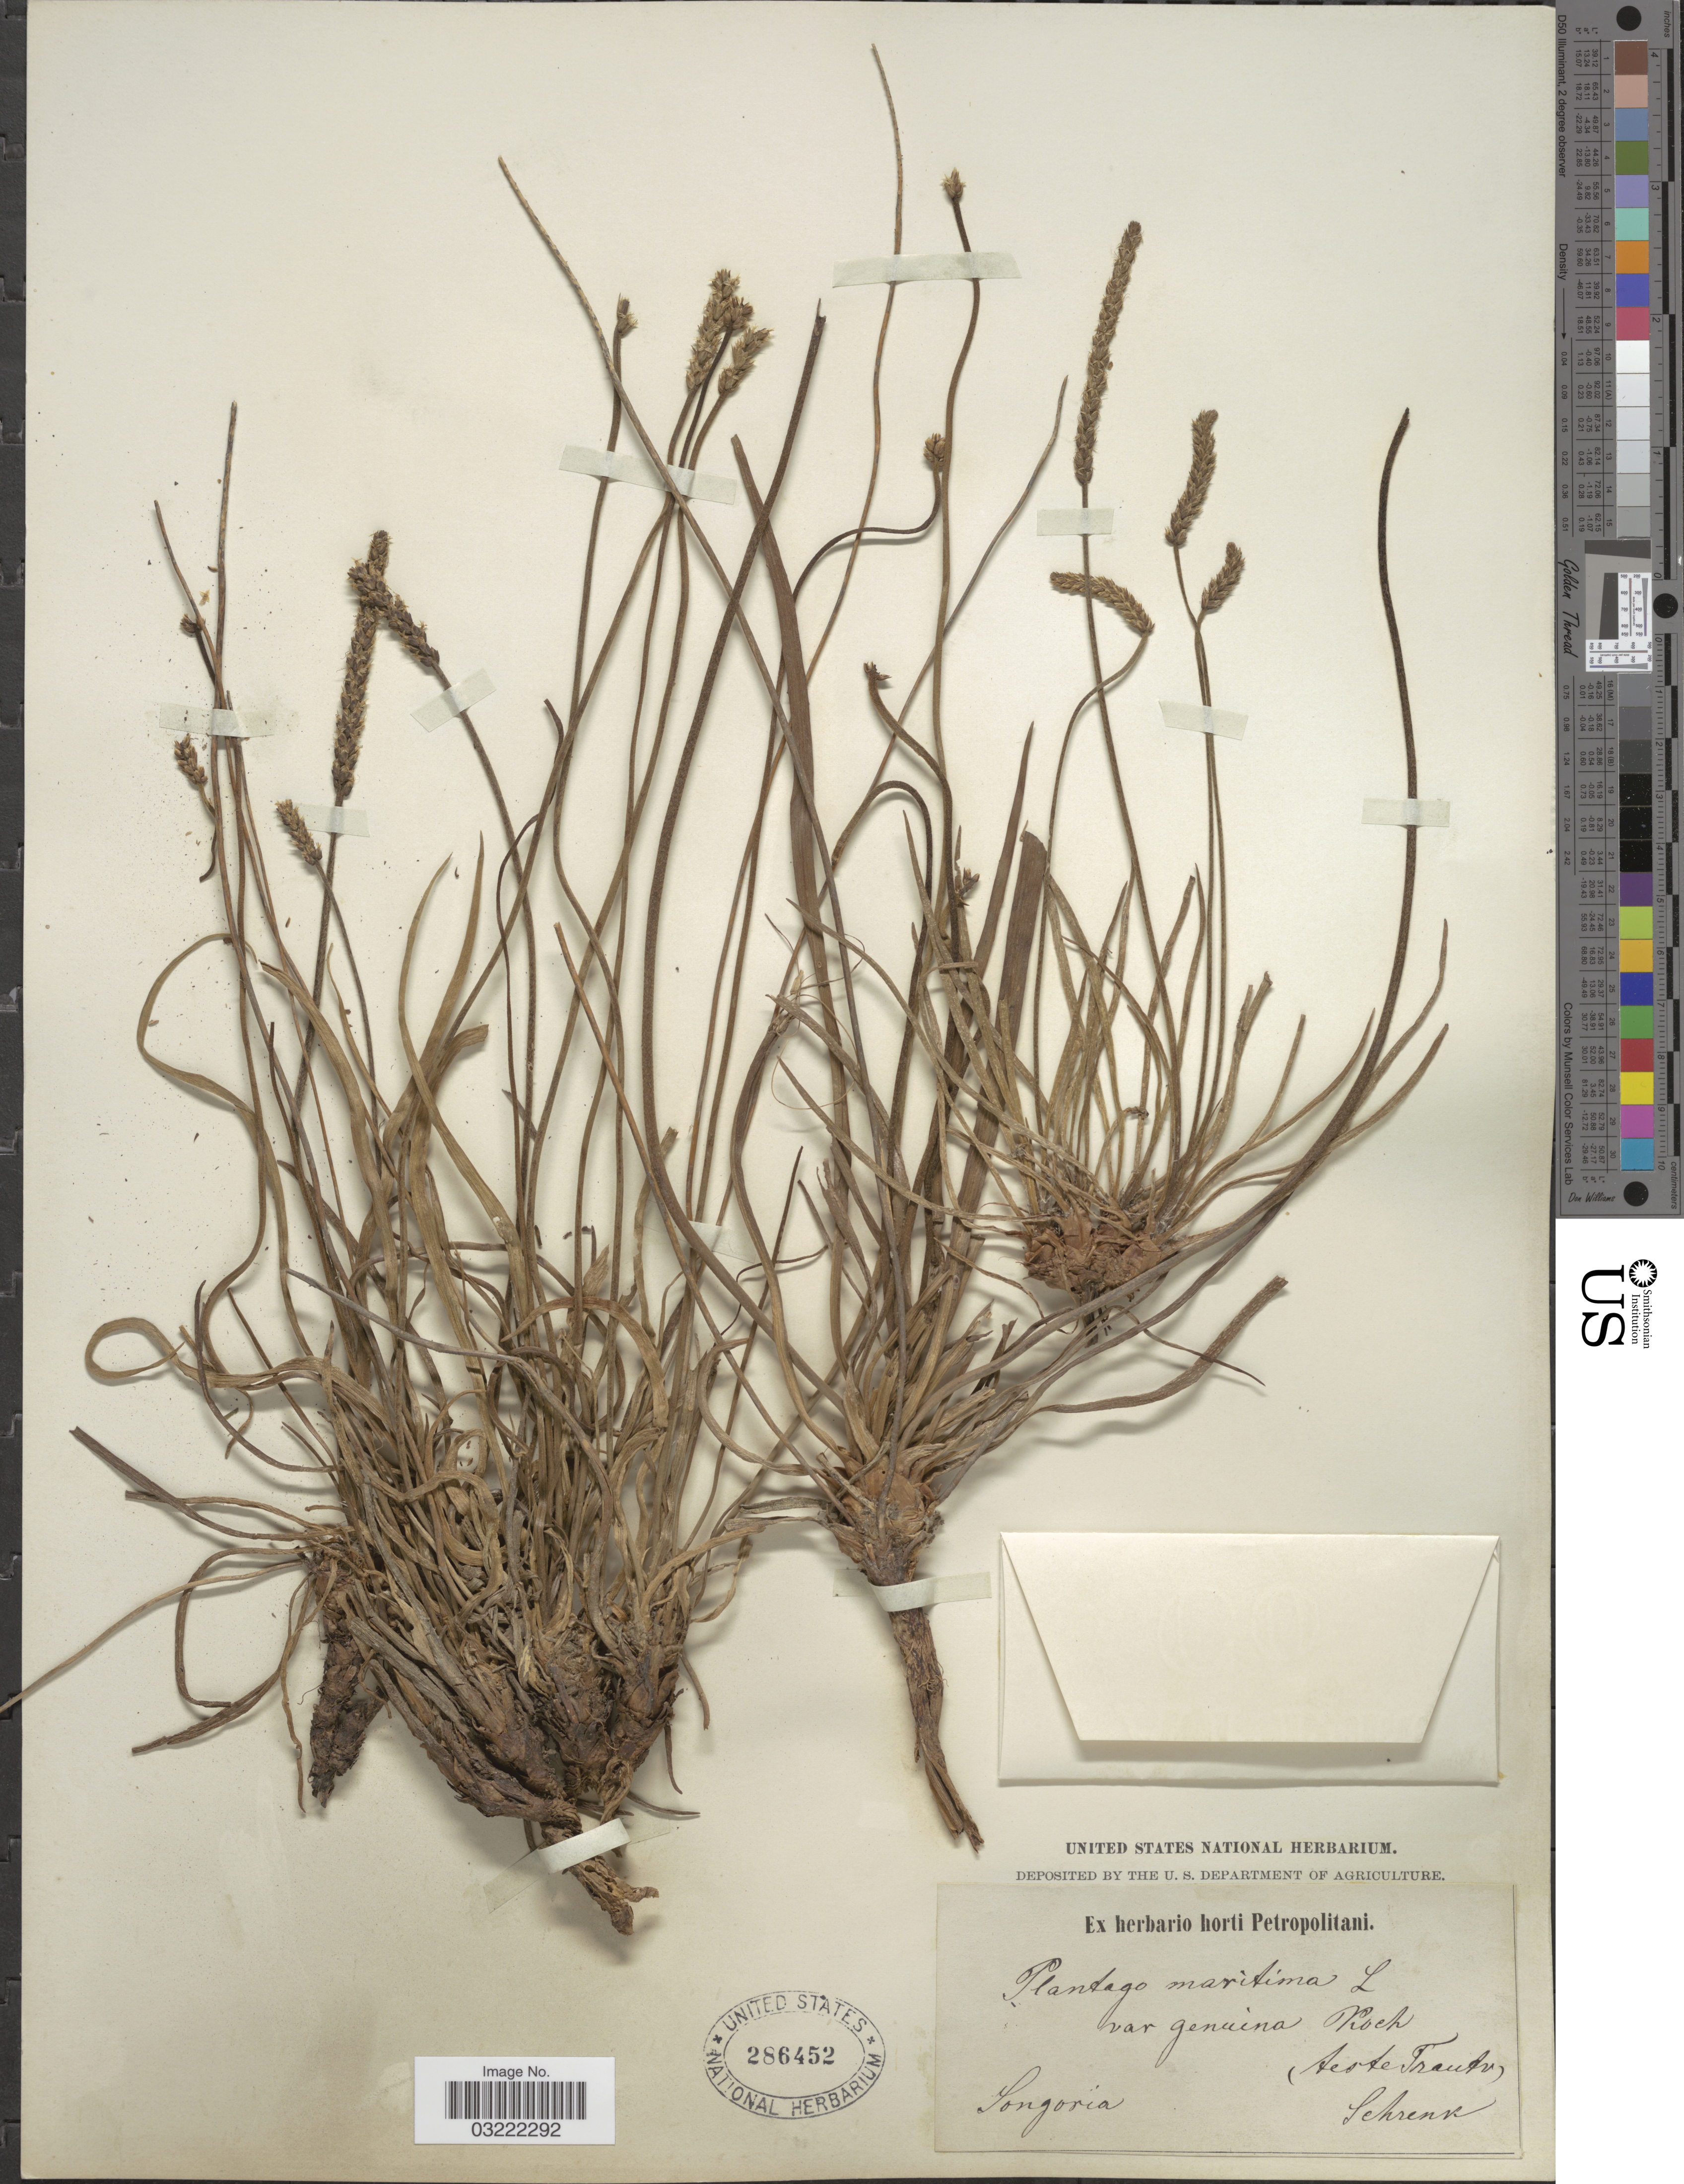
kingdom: Plantae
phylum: Tracheophyta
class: Magnoliopsida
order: Lamiales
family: Plantaginaceae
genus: Plantago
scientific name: Plantago maritima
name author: L.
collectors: A.G. Schrenk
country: Kazakhstan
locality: Songoria.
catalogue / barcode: US 286452